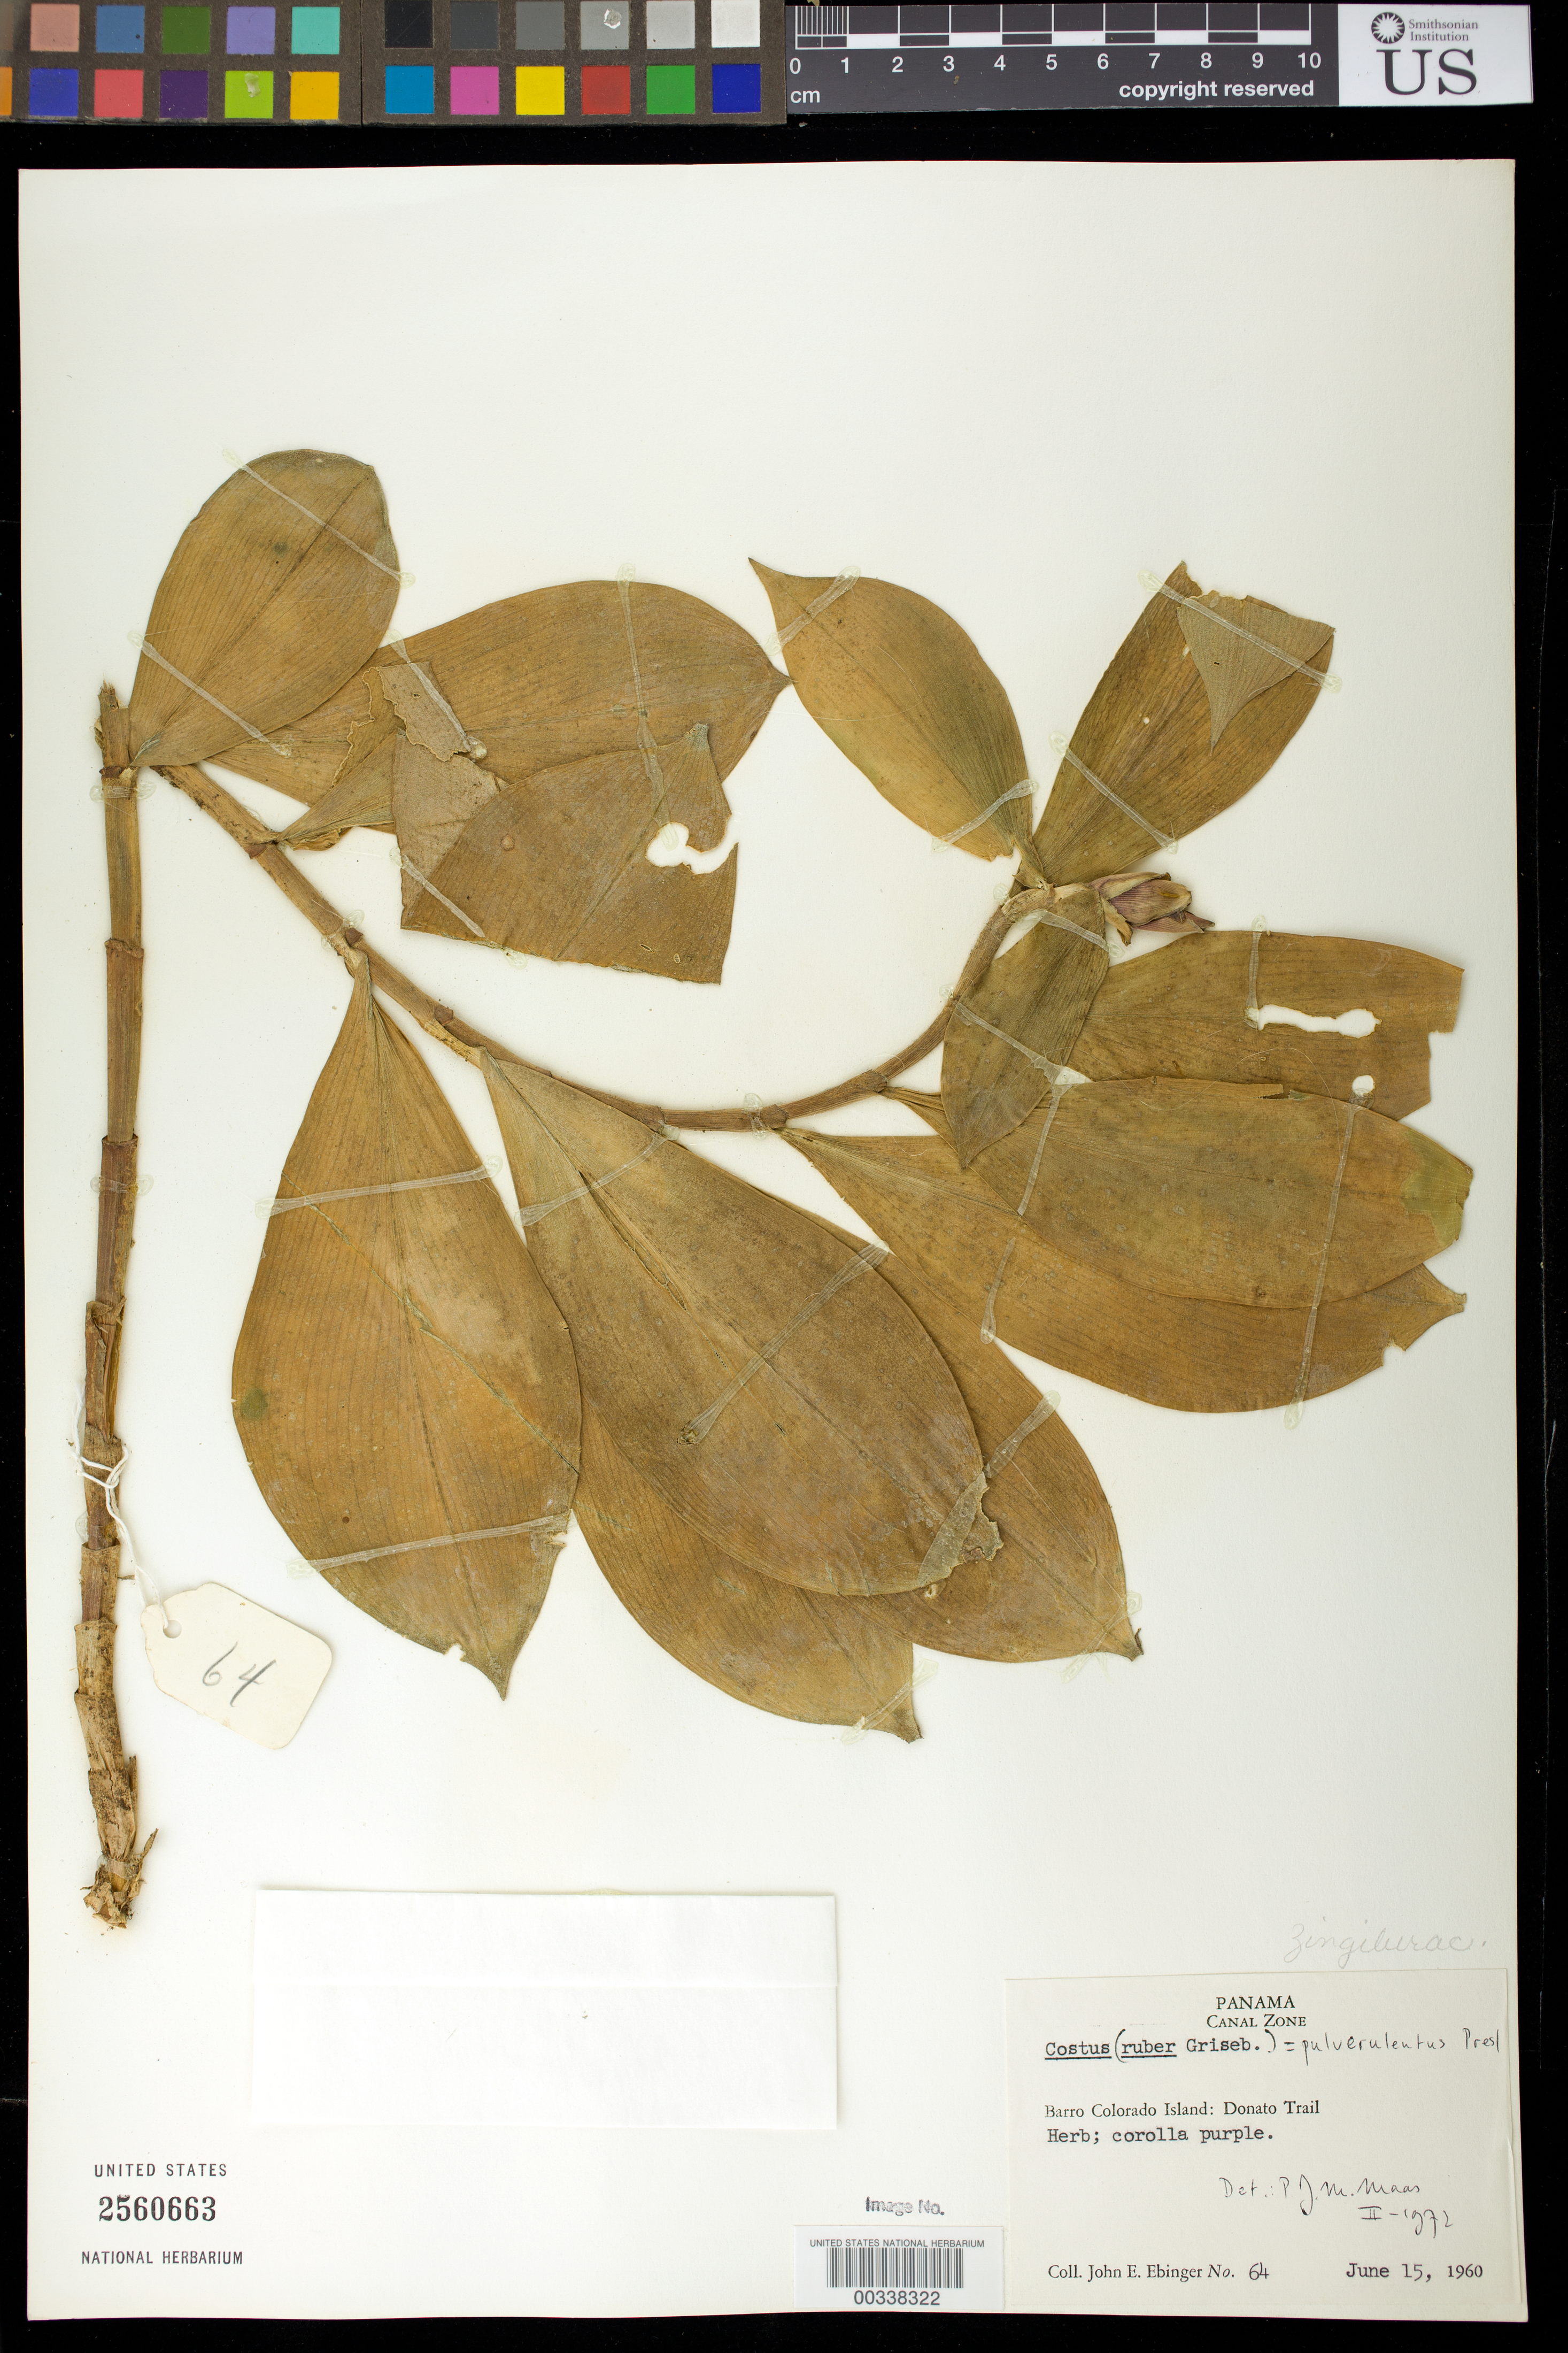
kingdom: Plantae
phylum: Tracheophyta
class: Liliopsida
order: Zingiberales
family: Costaceae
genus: Costus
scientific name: Costus pulverulentus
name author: C. Presl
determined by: Maas, Paul J. M.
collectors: J. Ebinger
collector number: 64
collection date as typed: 15 Jun 1960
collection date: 1960-06-15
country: Panama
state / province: Panamá Oeste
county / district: Canal Zone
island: Barro Colorado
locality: Donato Trail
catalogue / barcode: US 2560663